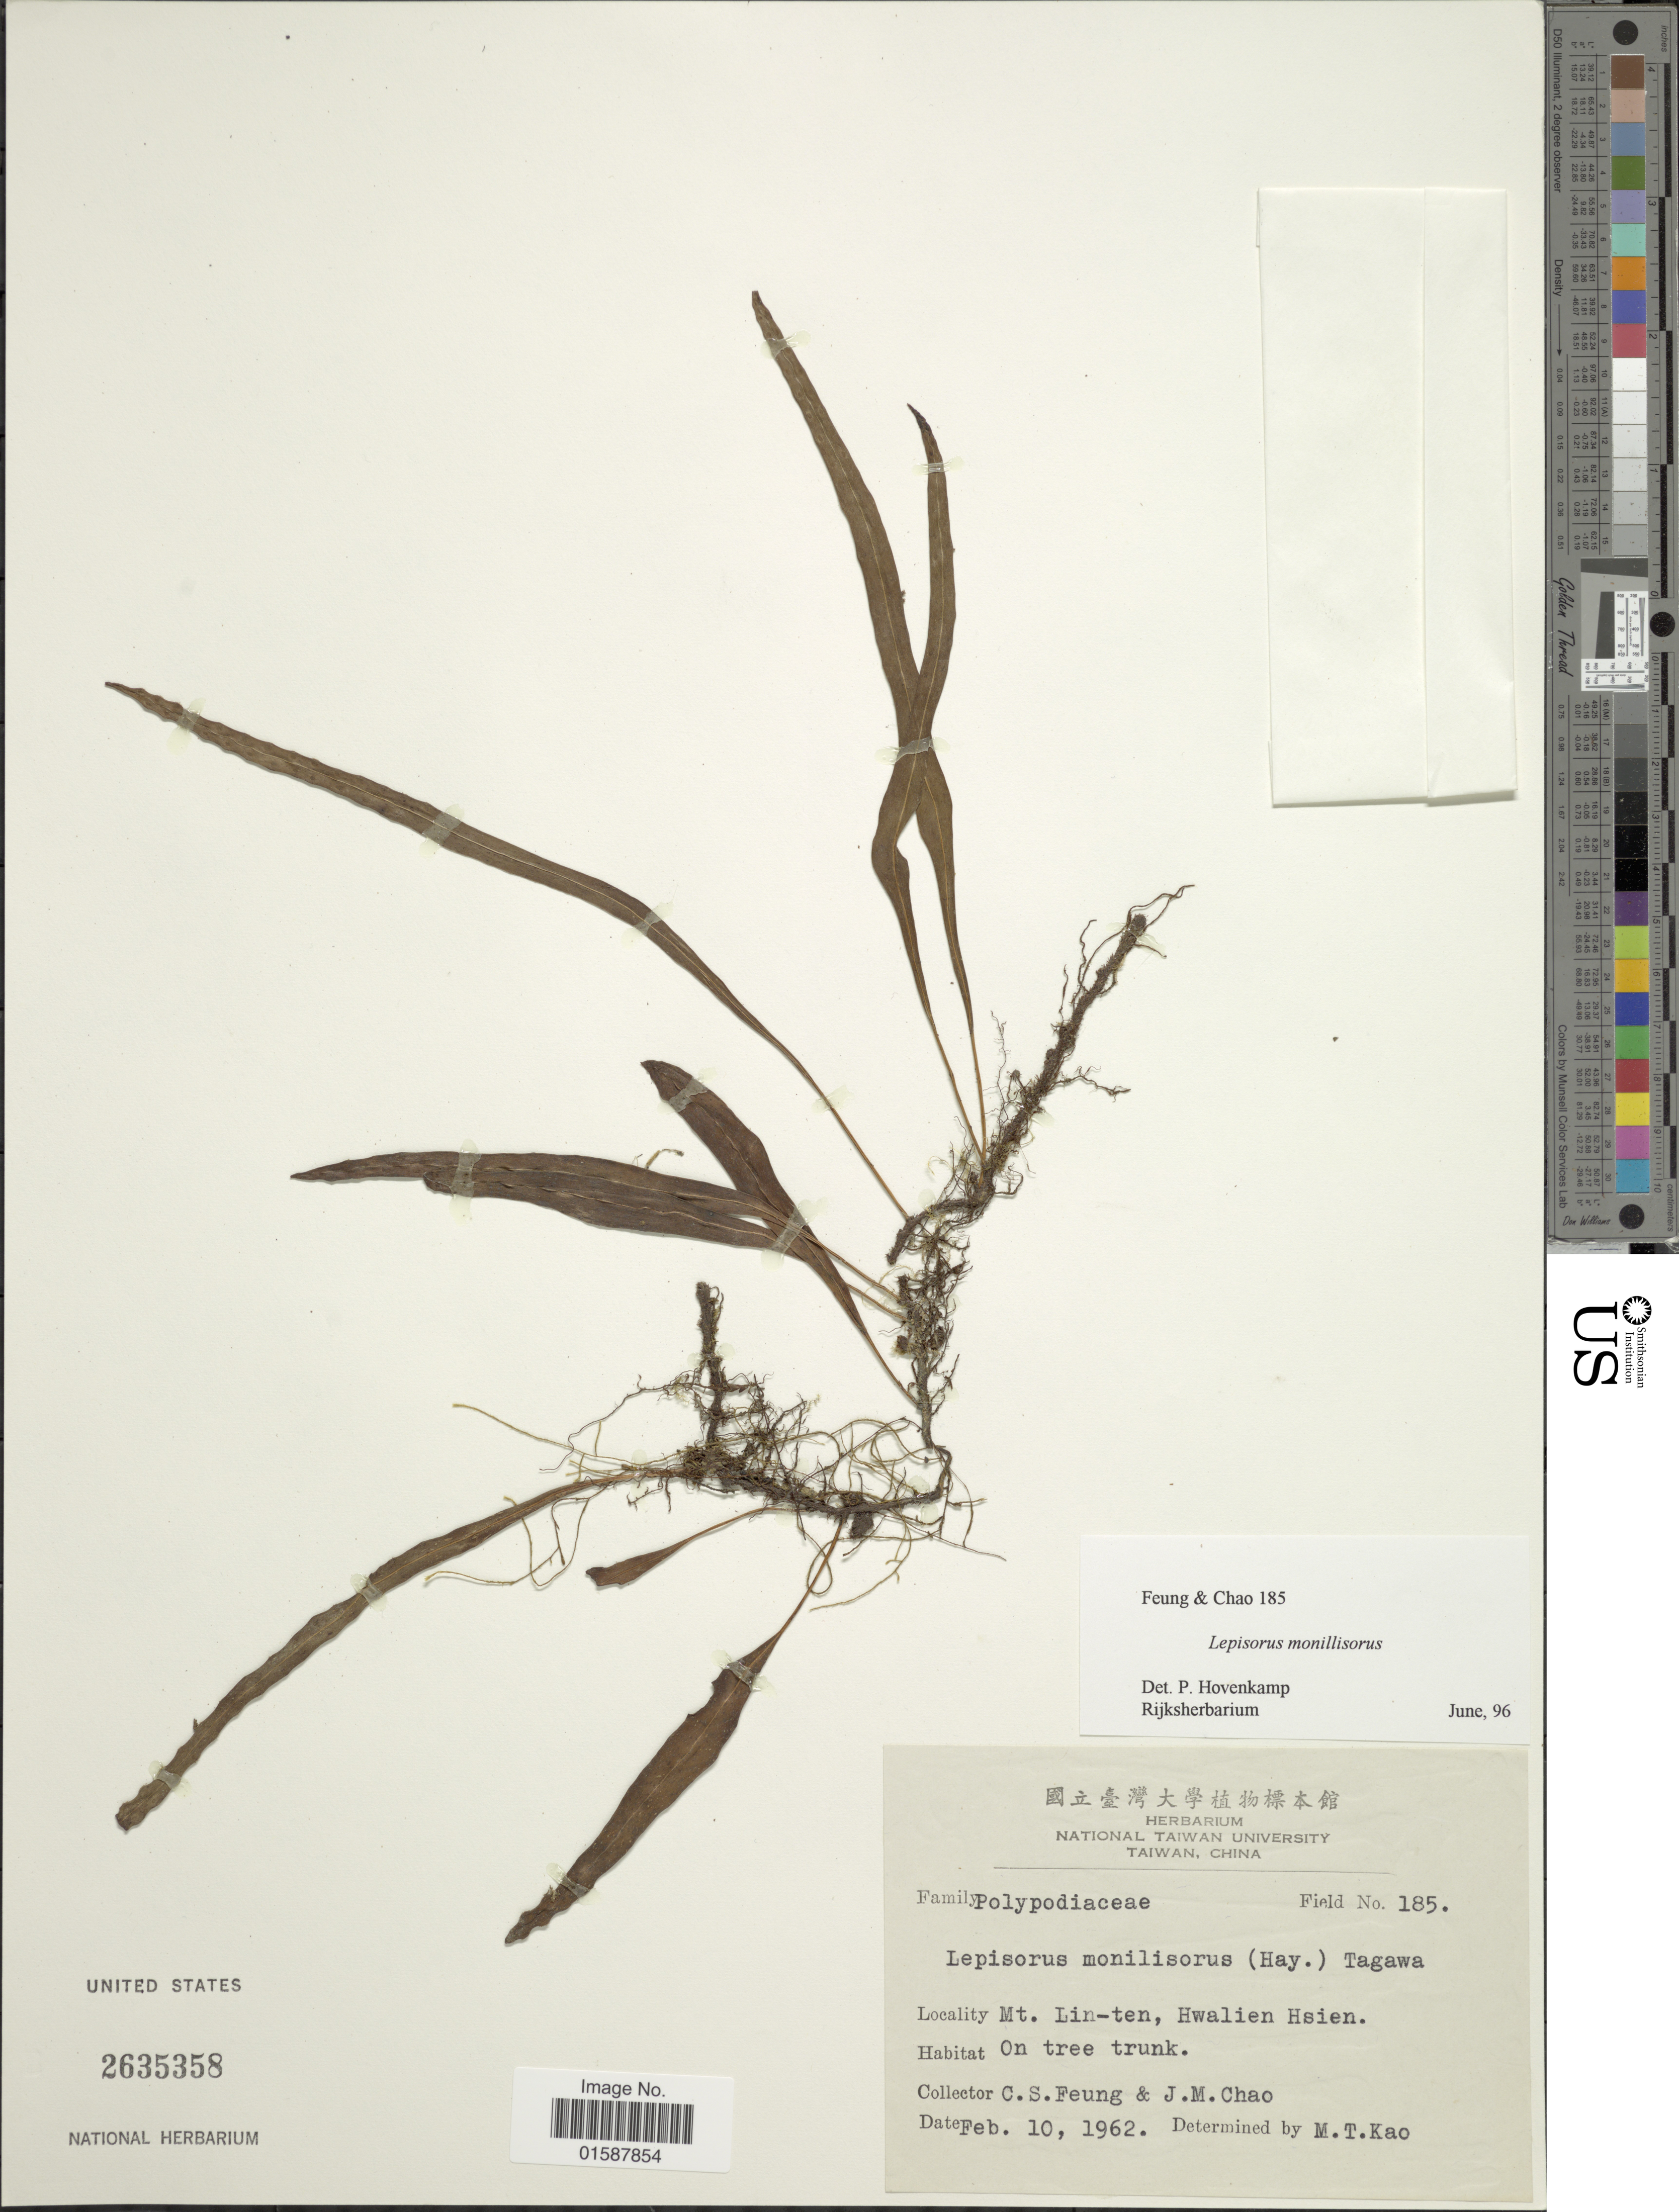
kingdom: Plantae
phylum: Tracheophyta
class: Polypodiopsida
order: Polypodiales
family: Polypodiaceae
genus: Lepisorus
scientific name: Lepisorus monilisorus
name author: (Hayata) Tagawa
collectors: C. Feung & J. Chao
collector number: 185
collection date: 1962-02-10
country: Taiwan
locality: Mt. Lin-ten, Hwalien Hsien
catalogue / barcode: US 2635358